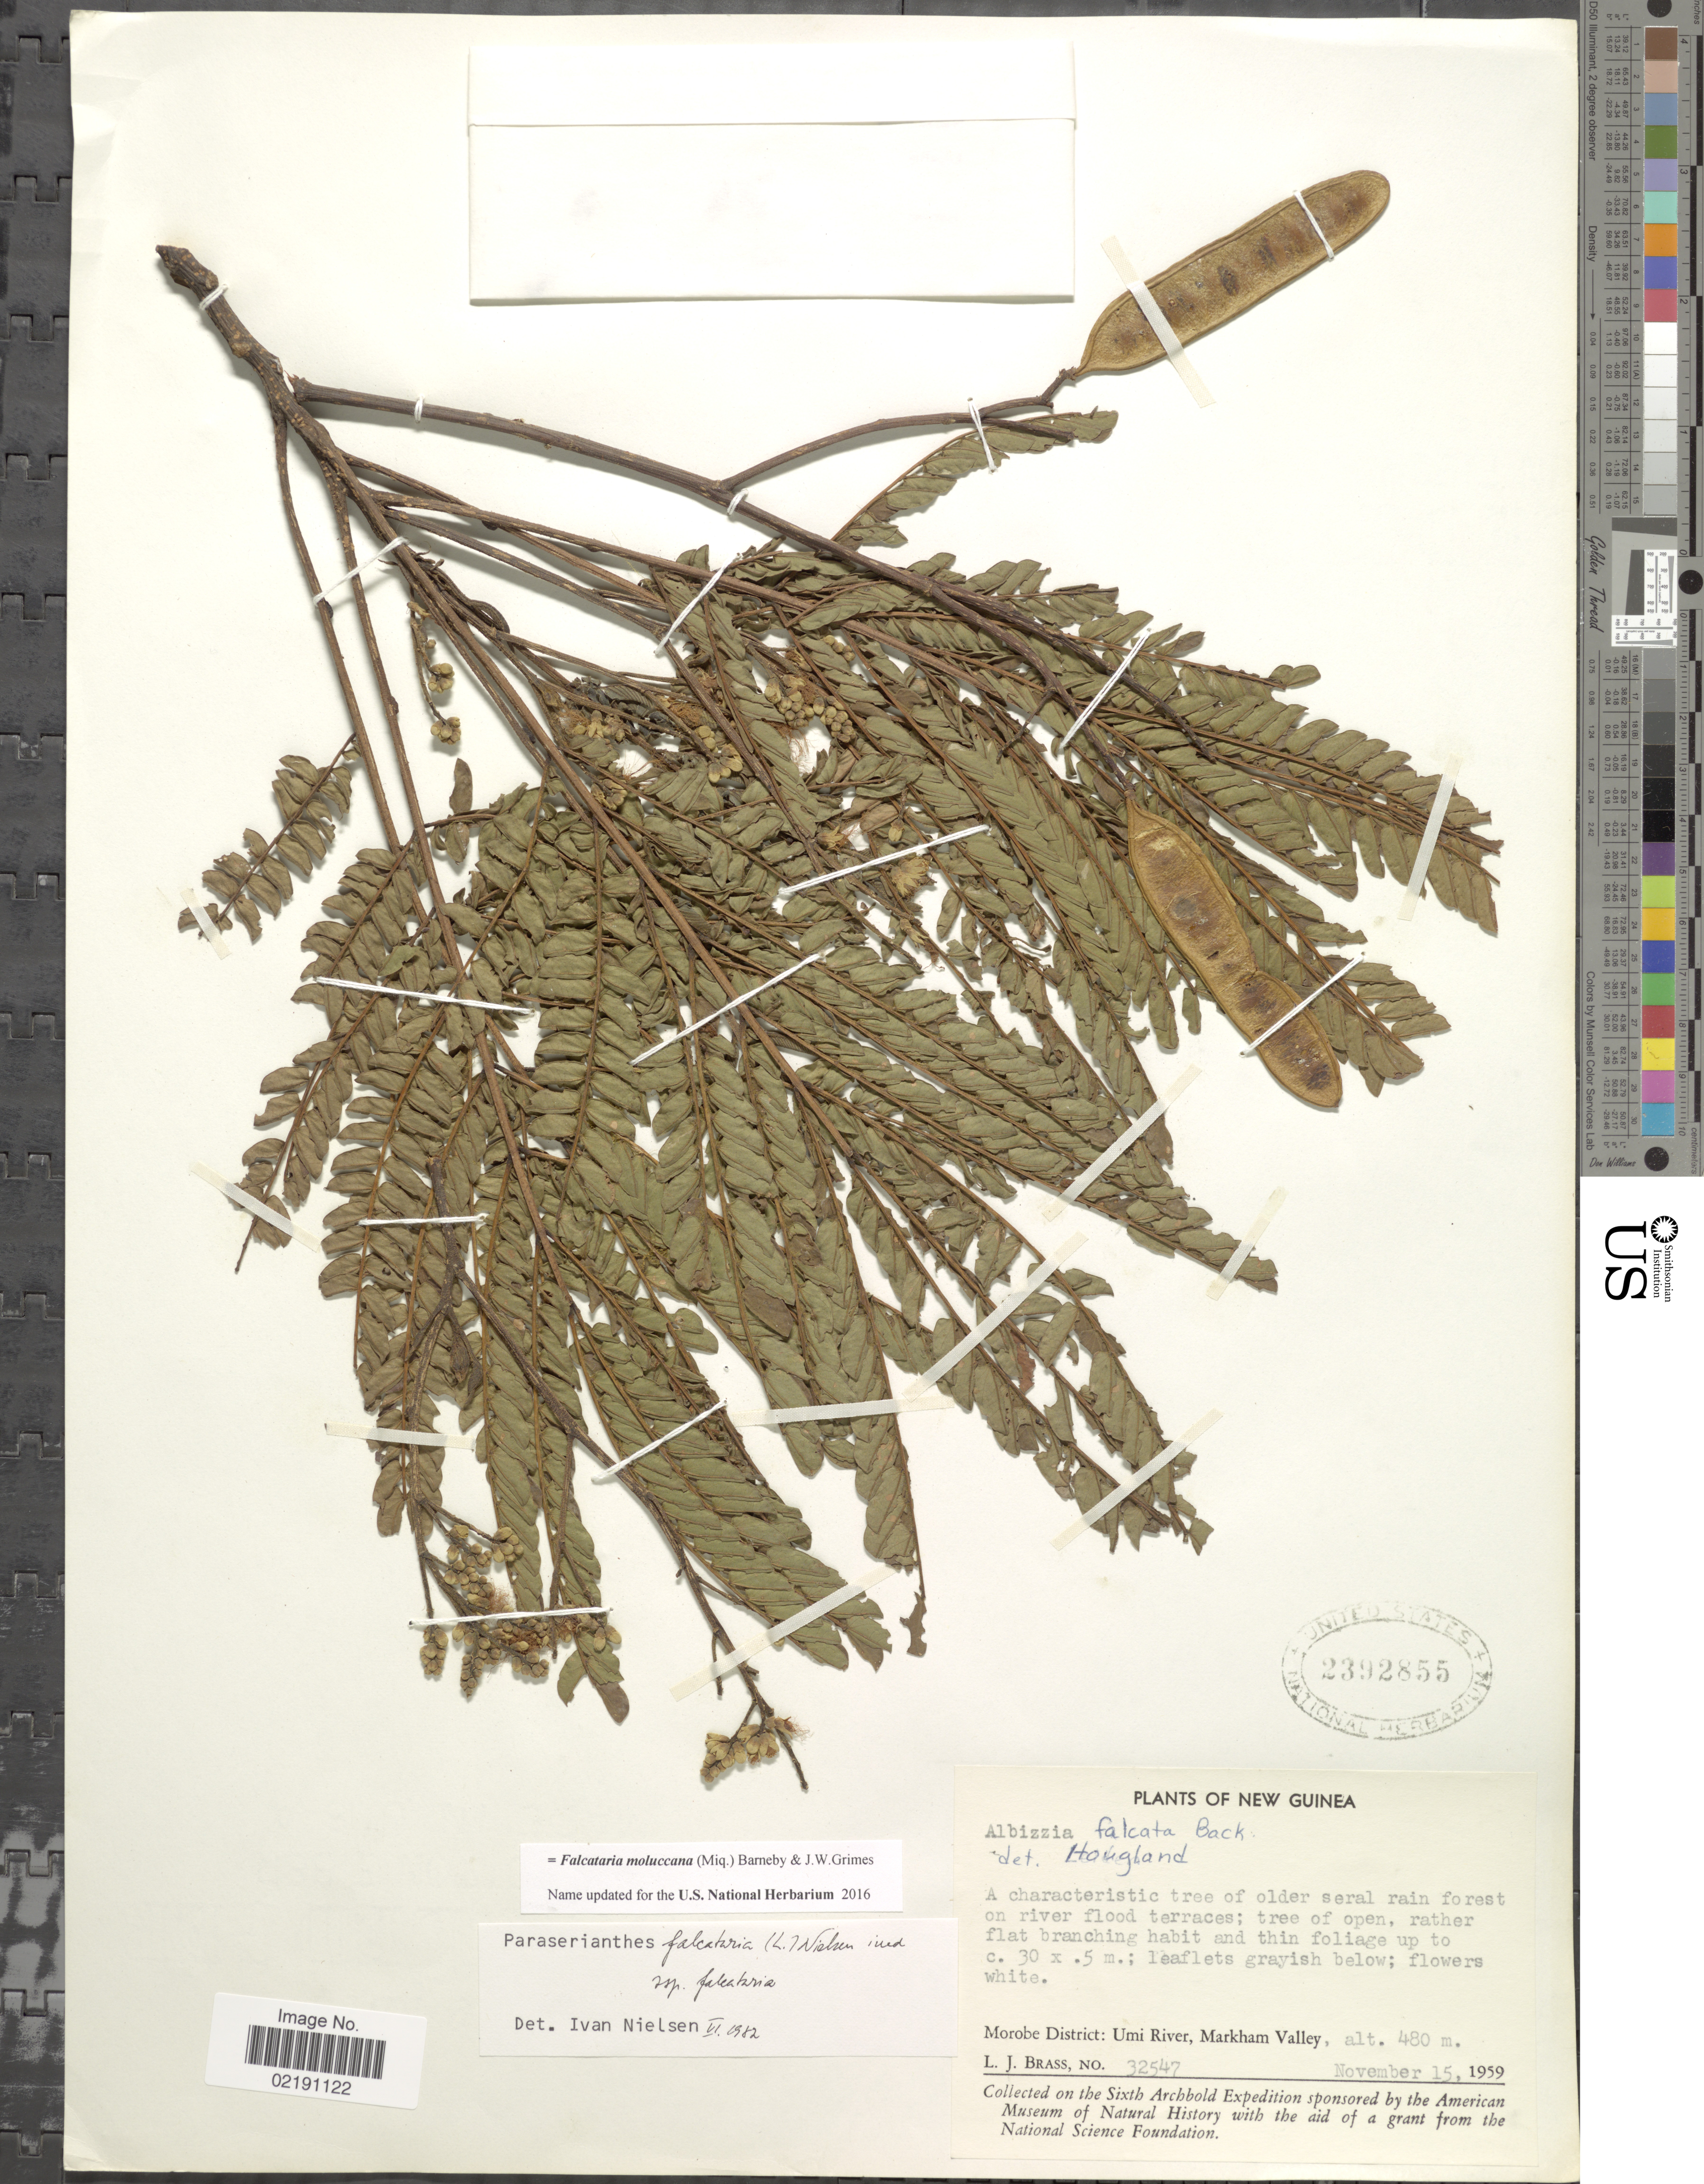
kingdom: Plantae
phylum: Tracheophyta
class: Magnoliopsida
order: Fabales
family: Fabaceae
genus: Falcataria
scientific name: Falcataria moluccana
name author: (Miq.) Barneby & Grimes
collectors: L. J. Brass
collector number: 32547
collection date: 1959-11-15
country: Papua New Guinea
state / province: Morobe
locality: New Guinea. Morobe District: Umi River, Markham Valley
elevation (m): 480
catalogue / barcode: US 2392855